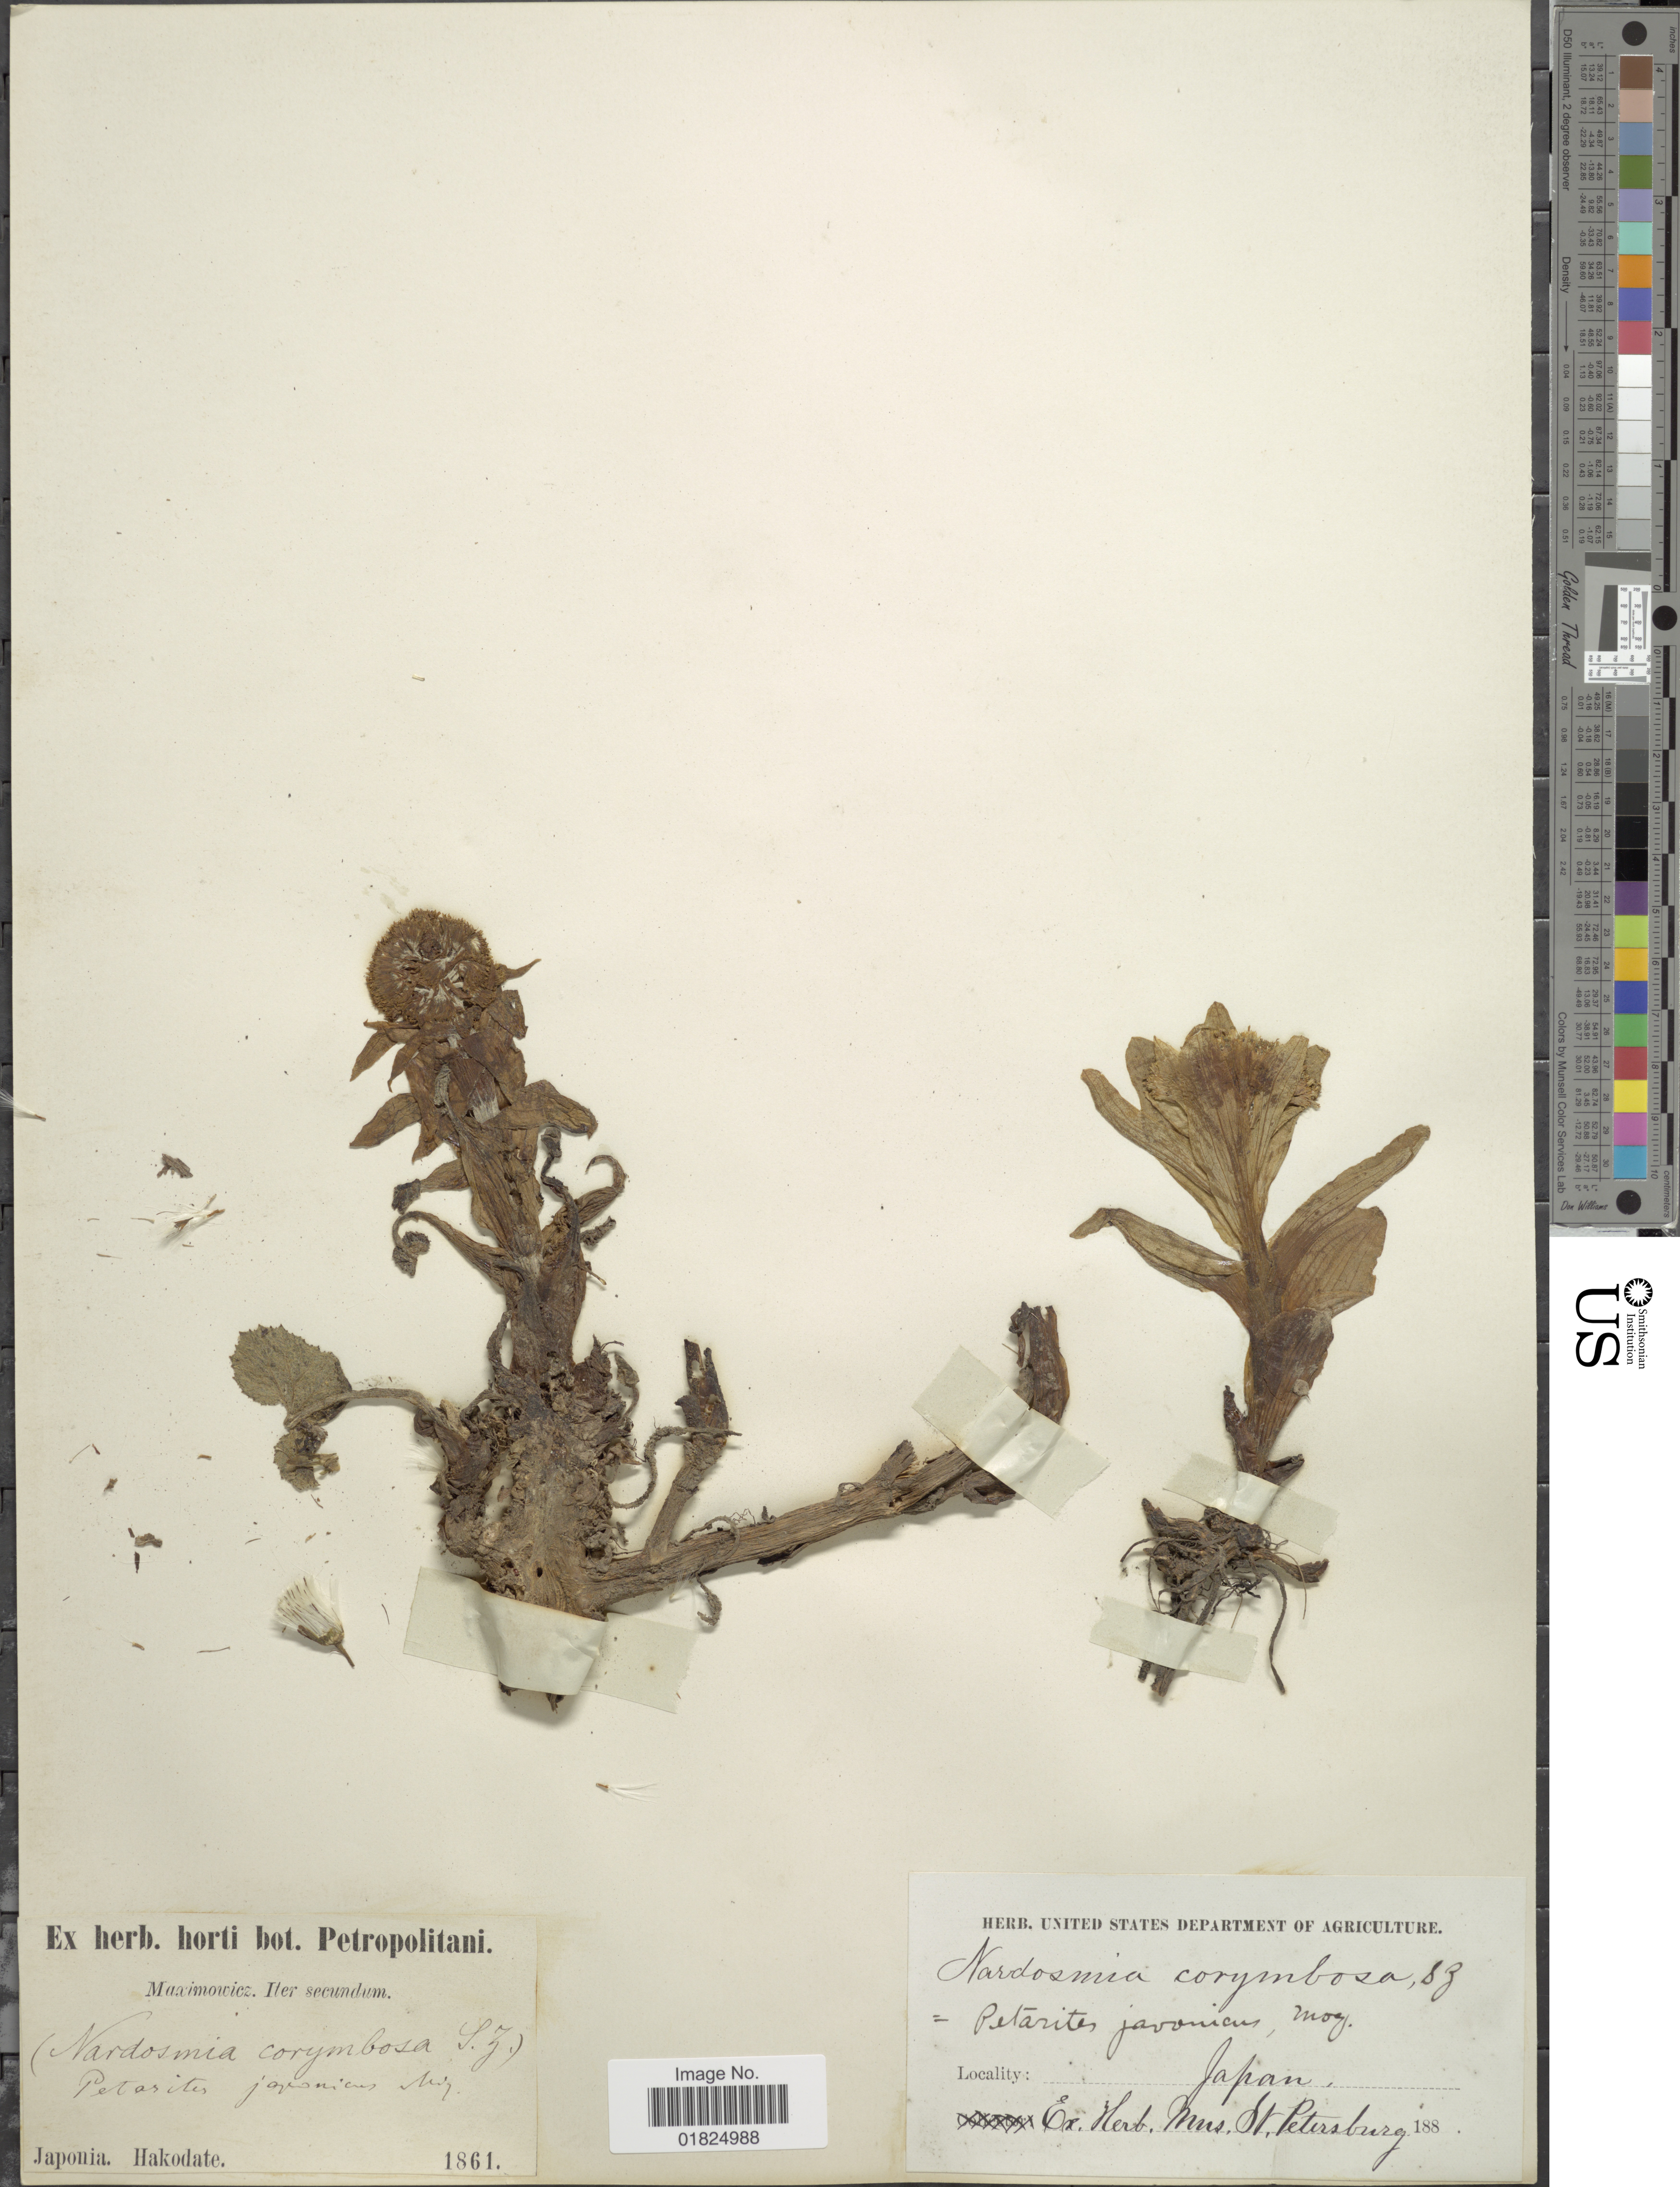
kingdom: Plantae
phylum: Tracheophyta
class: Magnoliopsida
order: Asterales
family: Asteraceae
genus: Petasites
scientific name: Petasites japonicus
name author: (Siebold & Zucc.) Maxim.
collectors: Maximowicz, --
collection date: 1861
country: Japan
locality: Hakodate